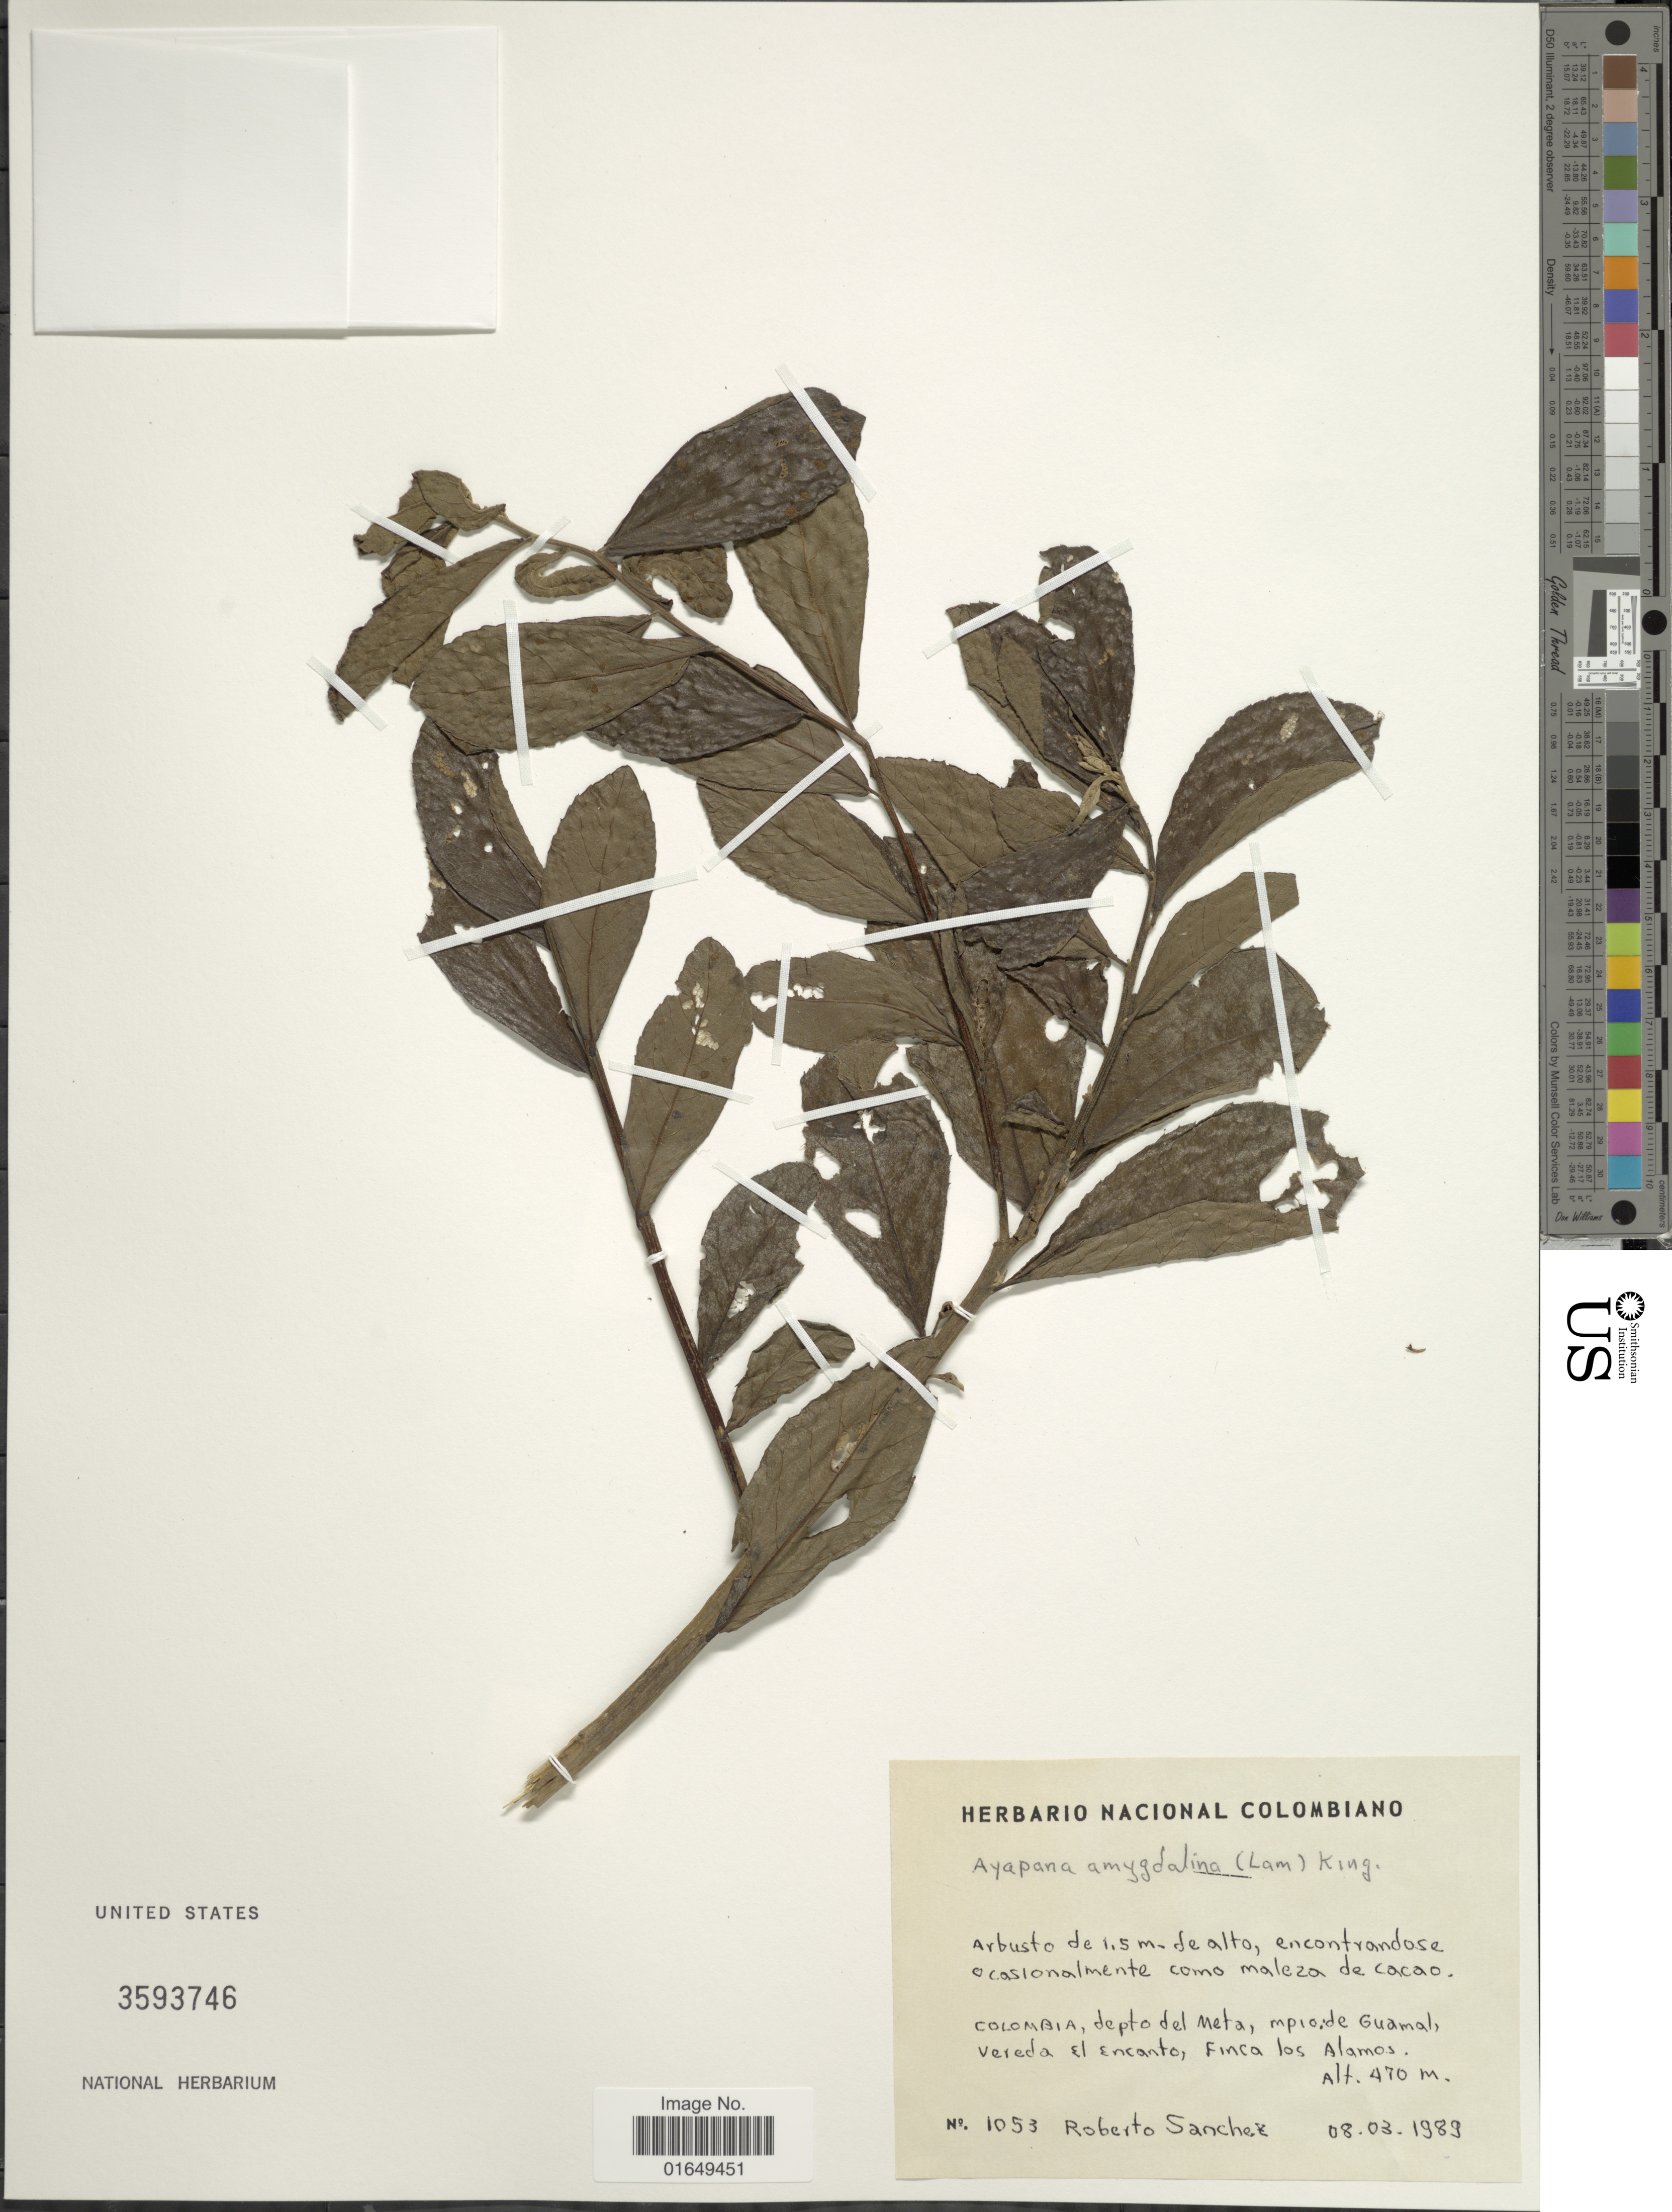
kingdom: Plantae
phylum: Tracheophyta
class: Magnoliopsida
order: Asterales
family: Asteraceae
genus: Ayapana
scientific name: Ayapana amygdalina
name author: (Lam.) R.M. King & H. Rob.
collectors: R. Sanchez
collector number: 1053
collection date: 1989-03-08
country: Colombia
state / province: Meta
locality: Mpio. de Guamal, vereda El Encanto, Finca los Alamos.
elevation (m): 470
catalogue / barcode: US 3593746